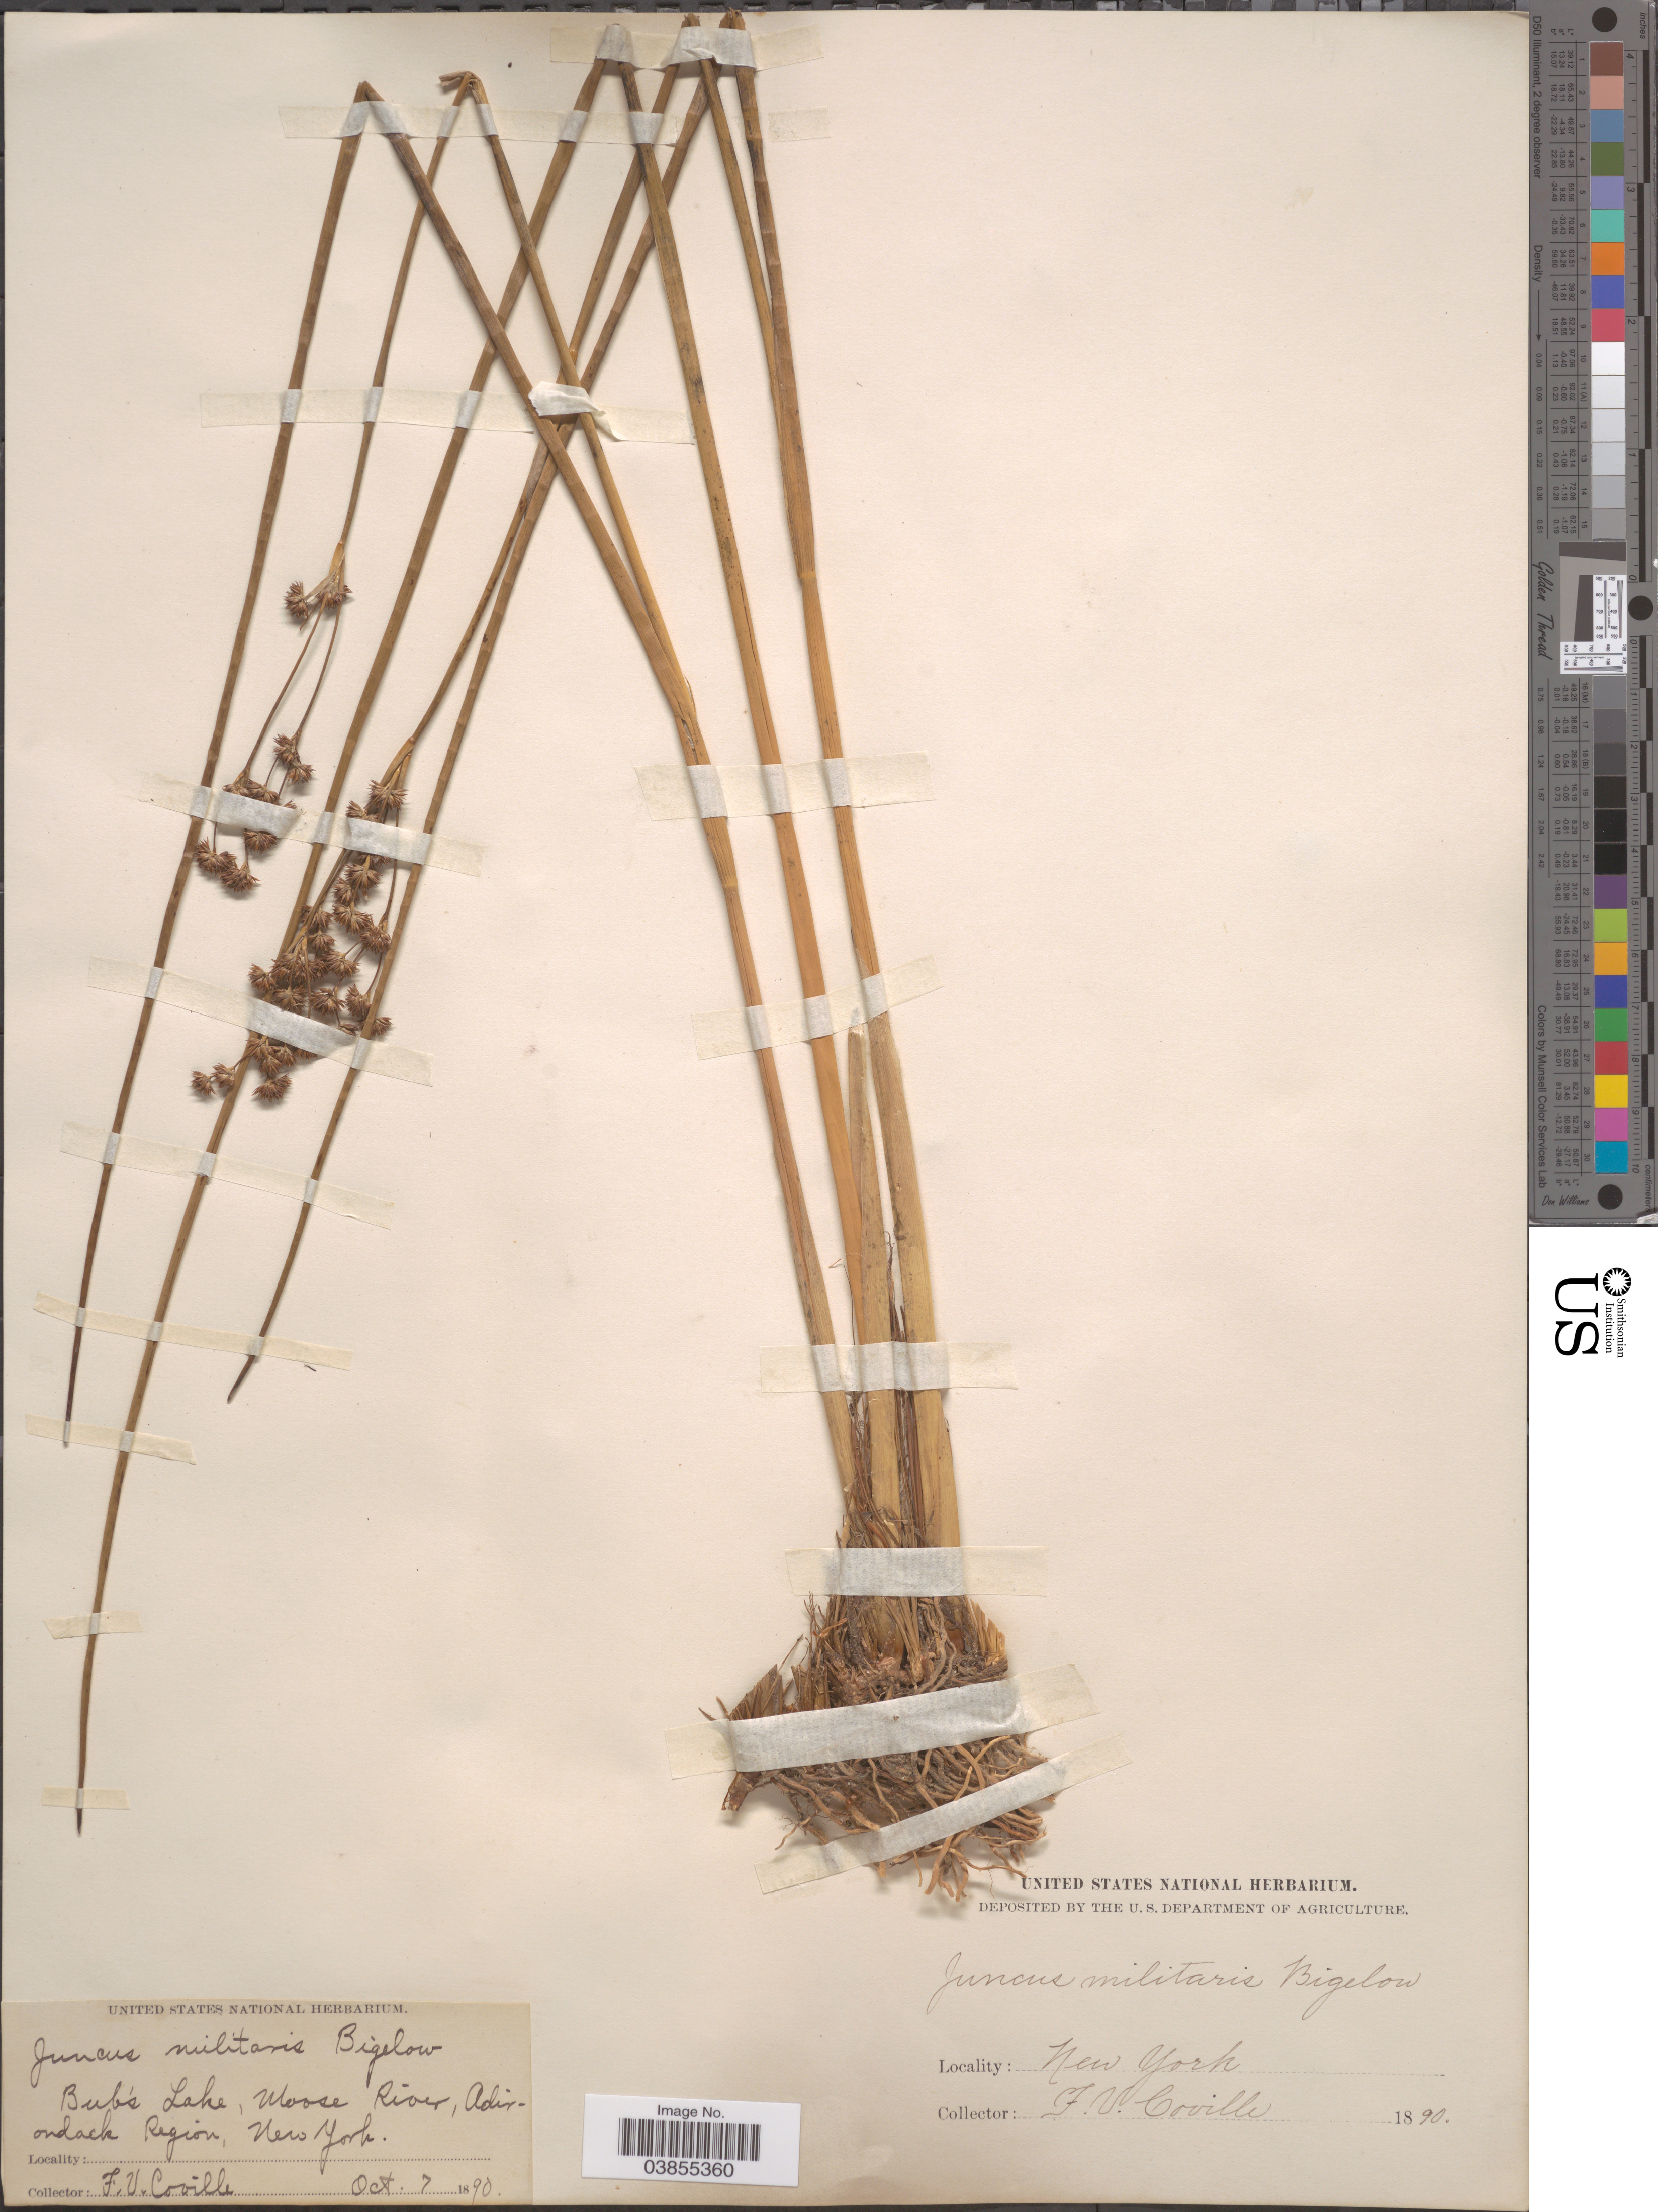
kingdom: Plantae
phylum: Tracheophyta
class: Liliopsida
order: Poales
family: Juncaceae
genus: Juncus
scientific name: Juncus militaris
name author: Bigelow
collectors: F. V. Coville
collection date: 1890-10-07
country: United States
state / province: New York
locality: Bub's Lake, Moose River, Adirondack Region.